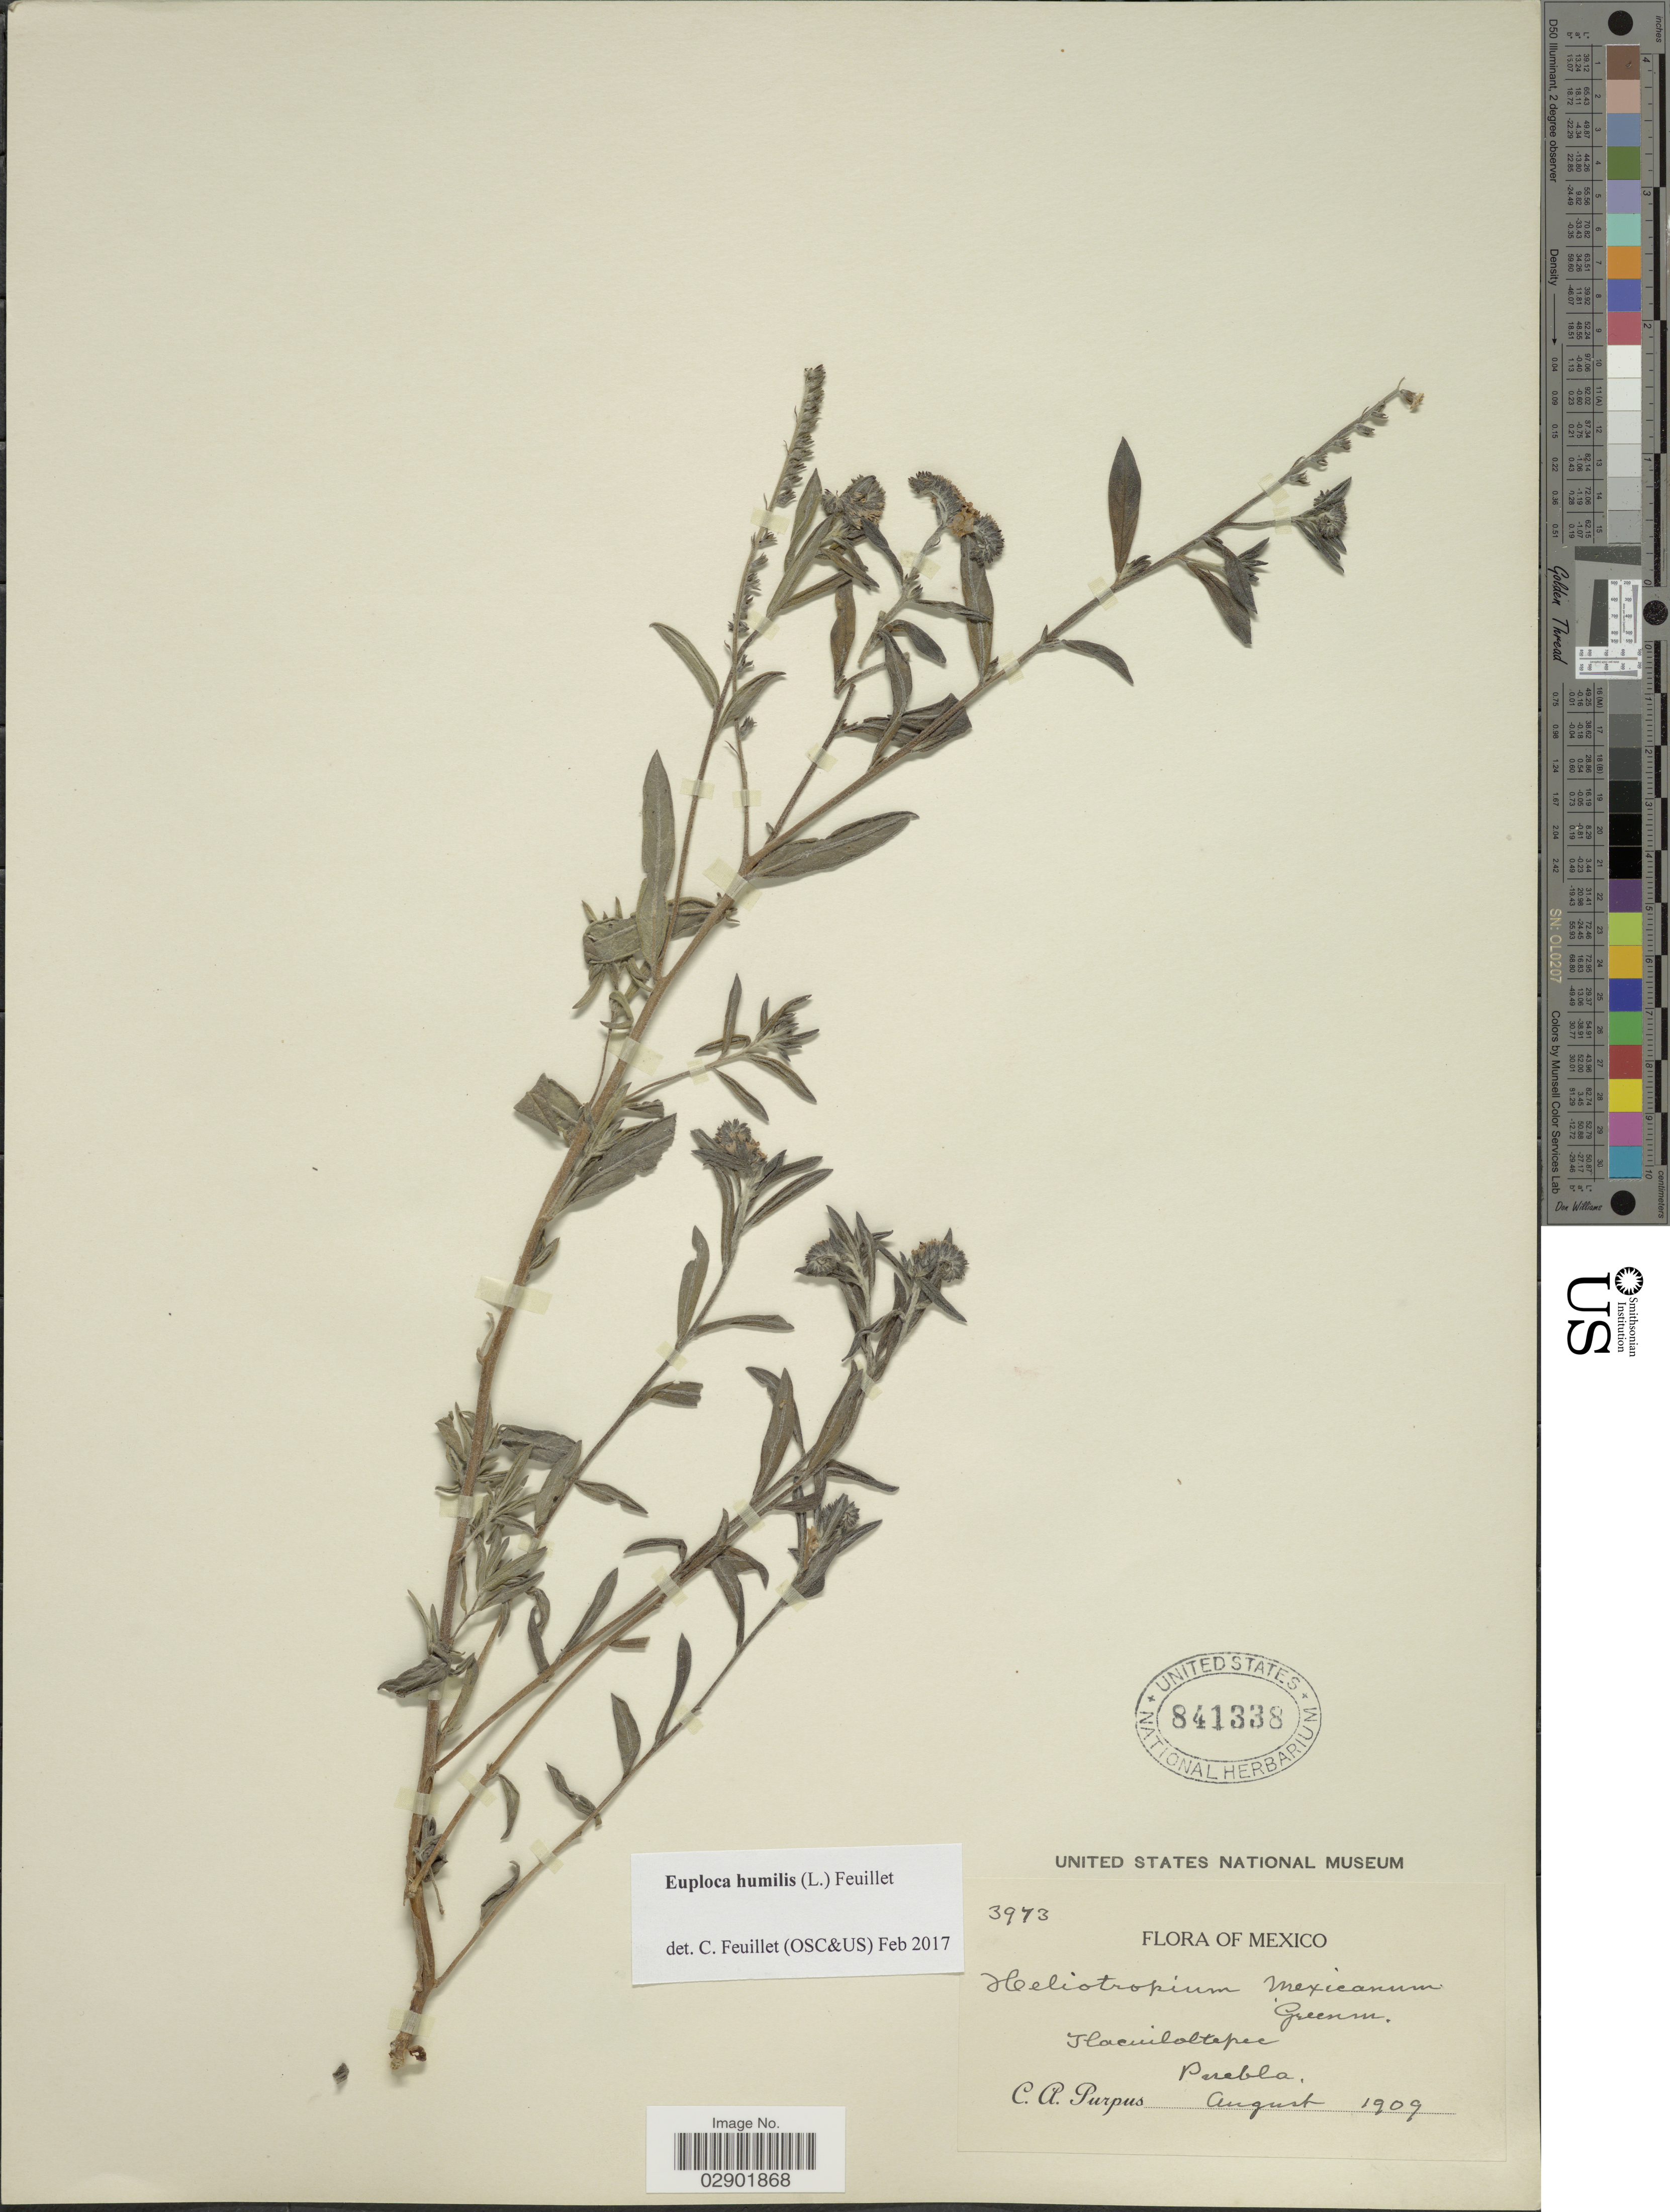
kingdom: Plantae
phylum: Tracheophyta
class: Magnoliopsida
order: Boraginales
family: Heliotropiaceae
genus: Euploca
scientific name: Euploca humilis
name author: (L.) Feuillet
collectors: C. A. Purpus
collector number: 3973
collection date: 1909-08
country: Mexico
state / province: Puebla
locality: Tlacuiloltepec.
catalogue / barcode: US 841338